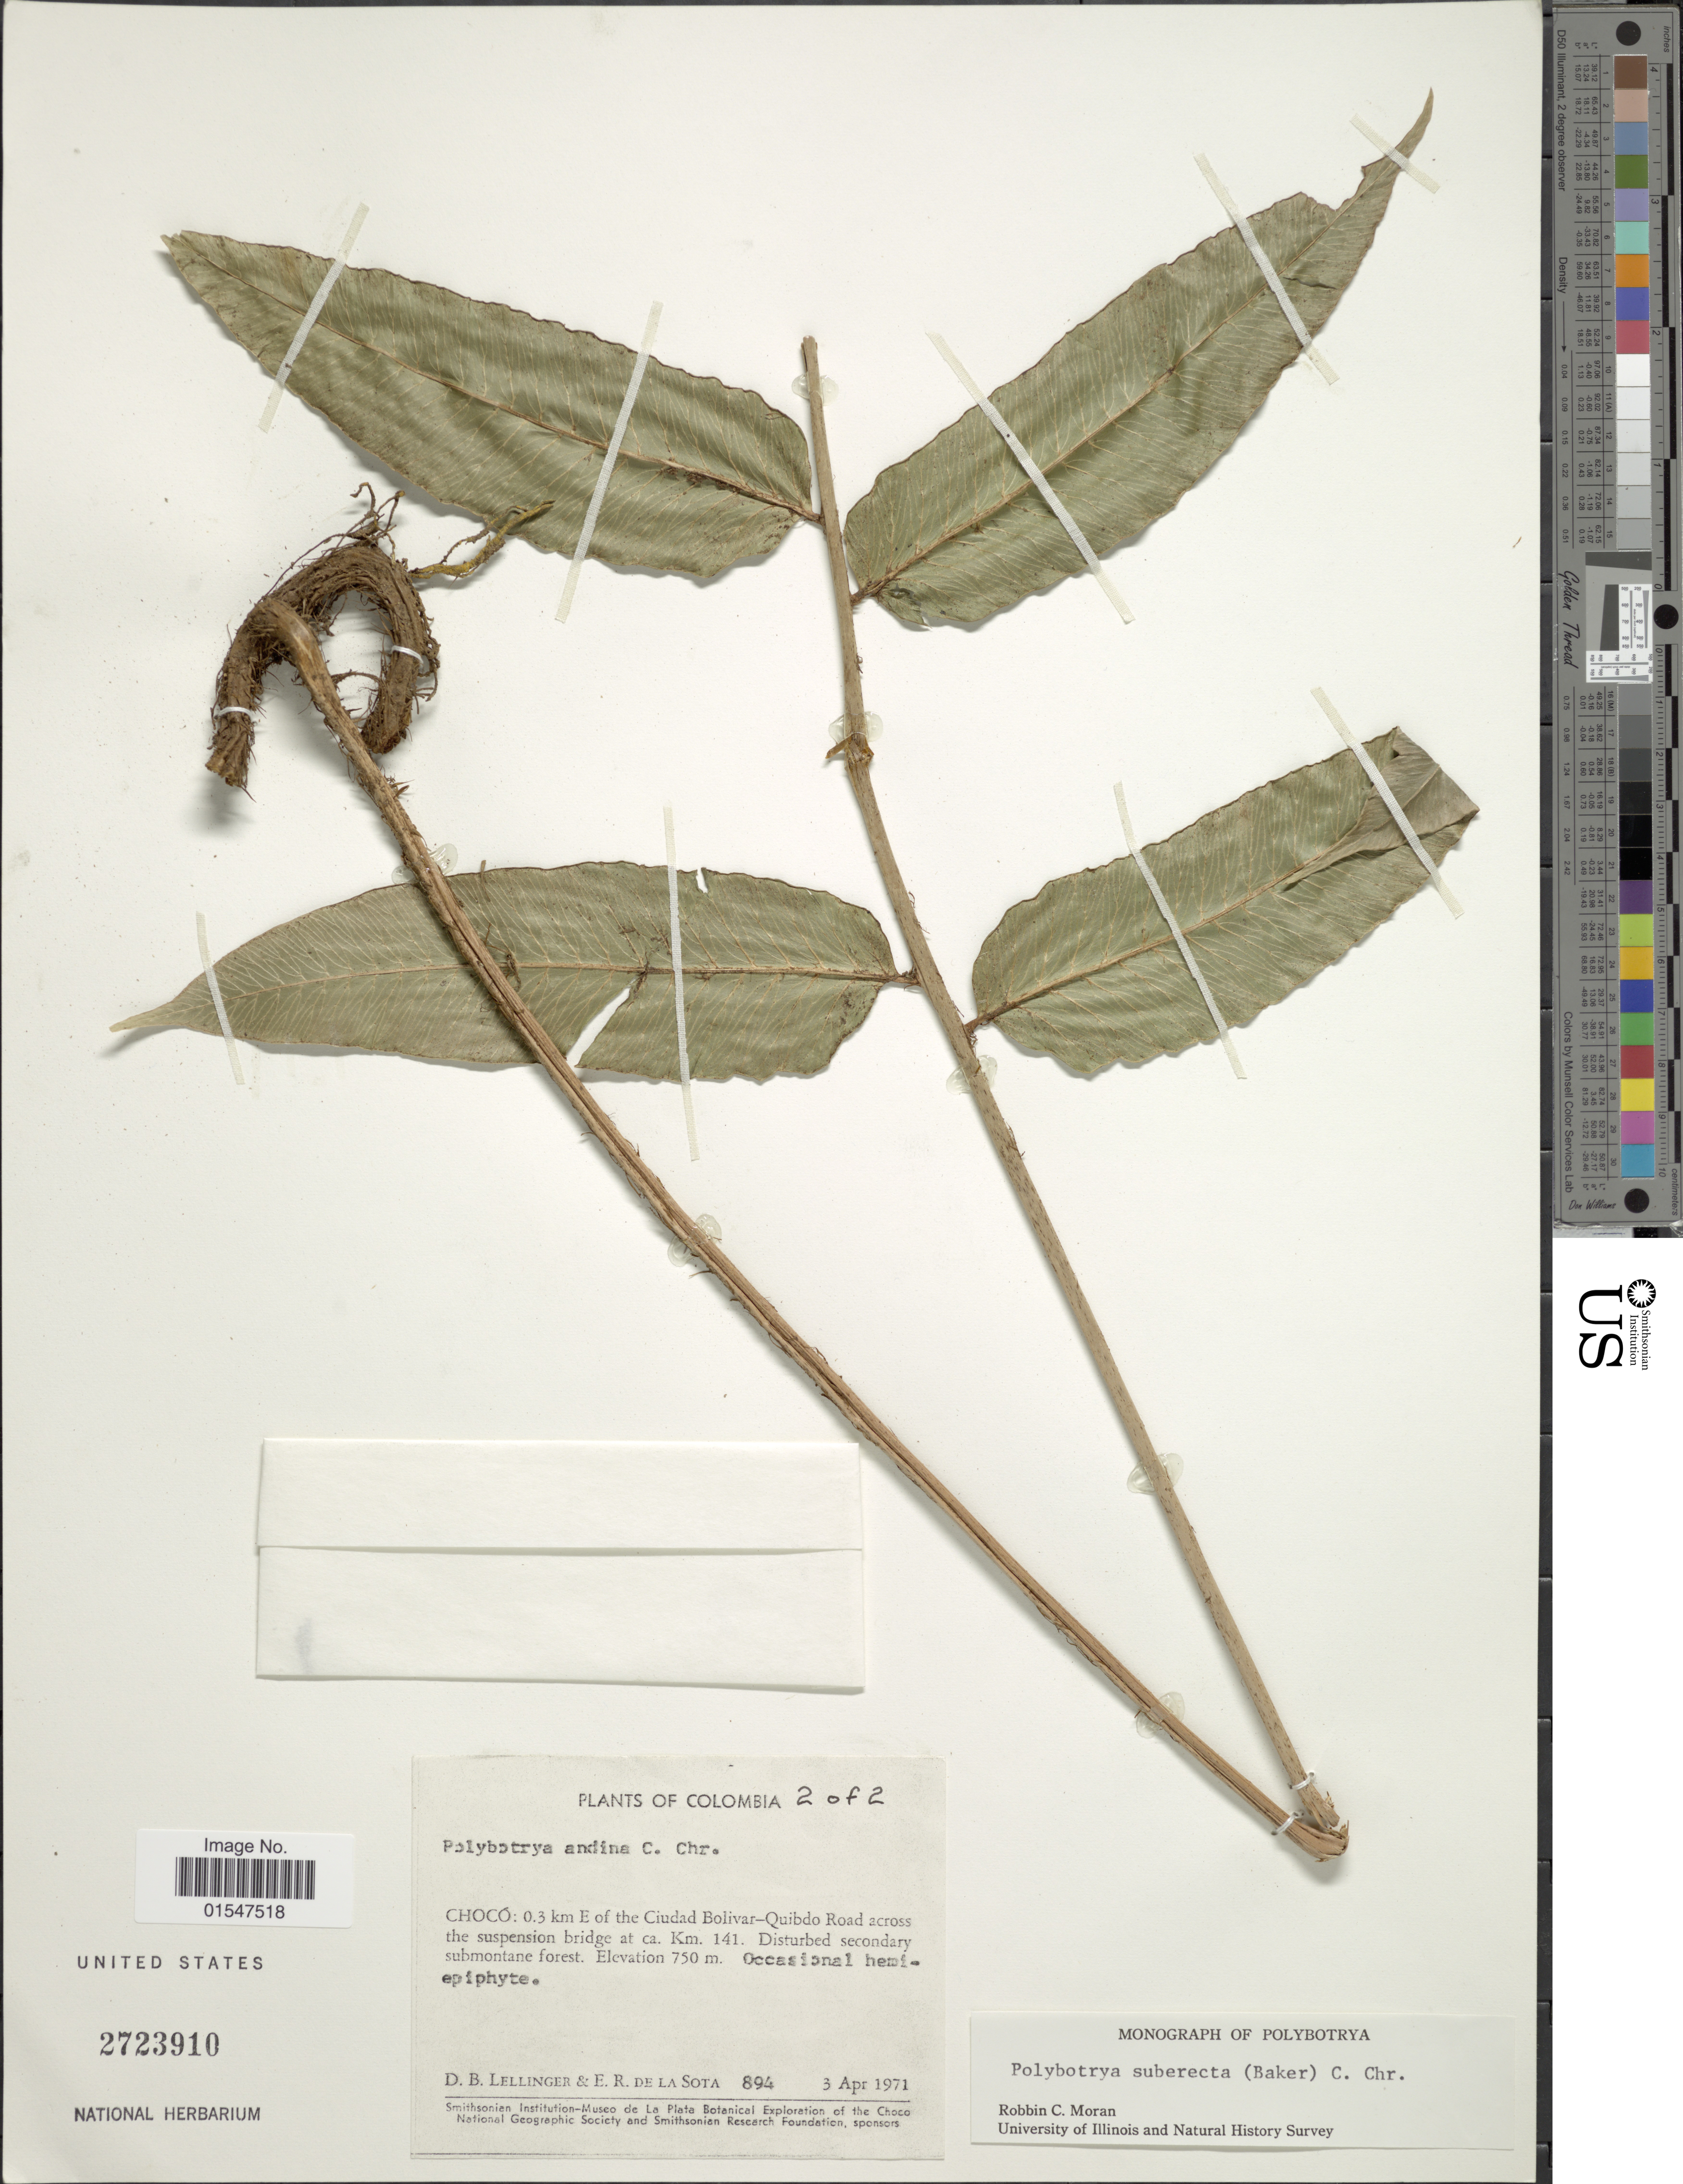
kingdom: Plantae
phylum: Tracheophyta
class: Polypodiopsida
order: Polypodiales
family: Dryopteridaceae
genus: Polybotrya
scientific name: Polybotrya suberecta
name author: (Baker) C. Chr.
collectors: D. B. Lellinger & E. R. de la Sota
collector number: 894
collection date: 1971-04-03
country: Colombia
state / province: Chocó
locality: Colombia, 0.3 km E of the Ciudad Bolivar- Quibdo Road across the suspension bridge at ca. Km. 141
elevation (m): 750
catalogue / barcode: US 2723910